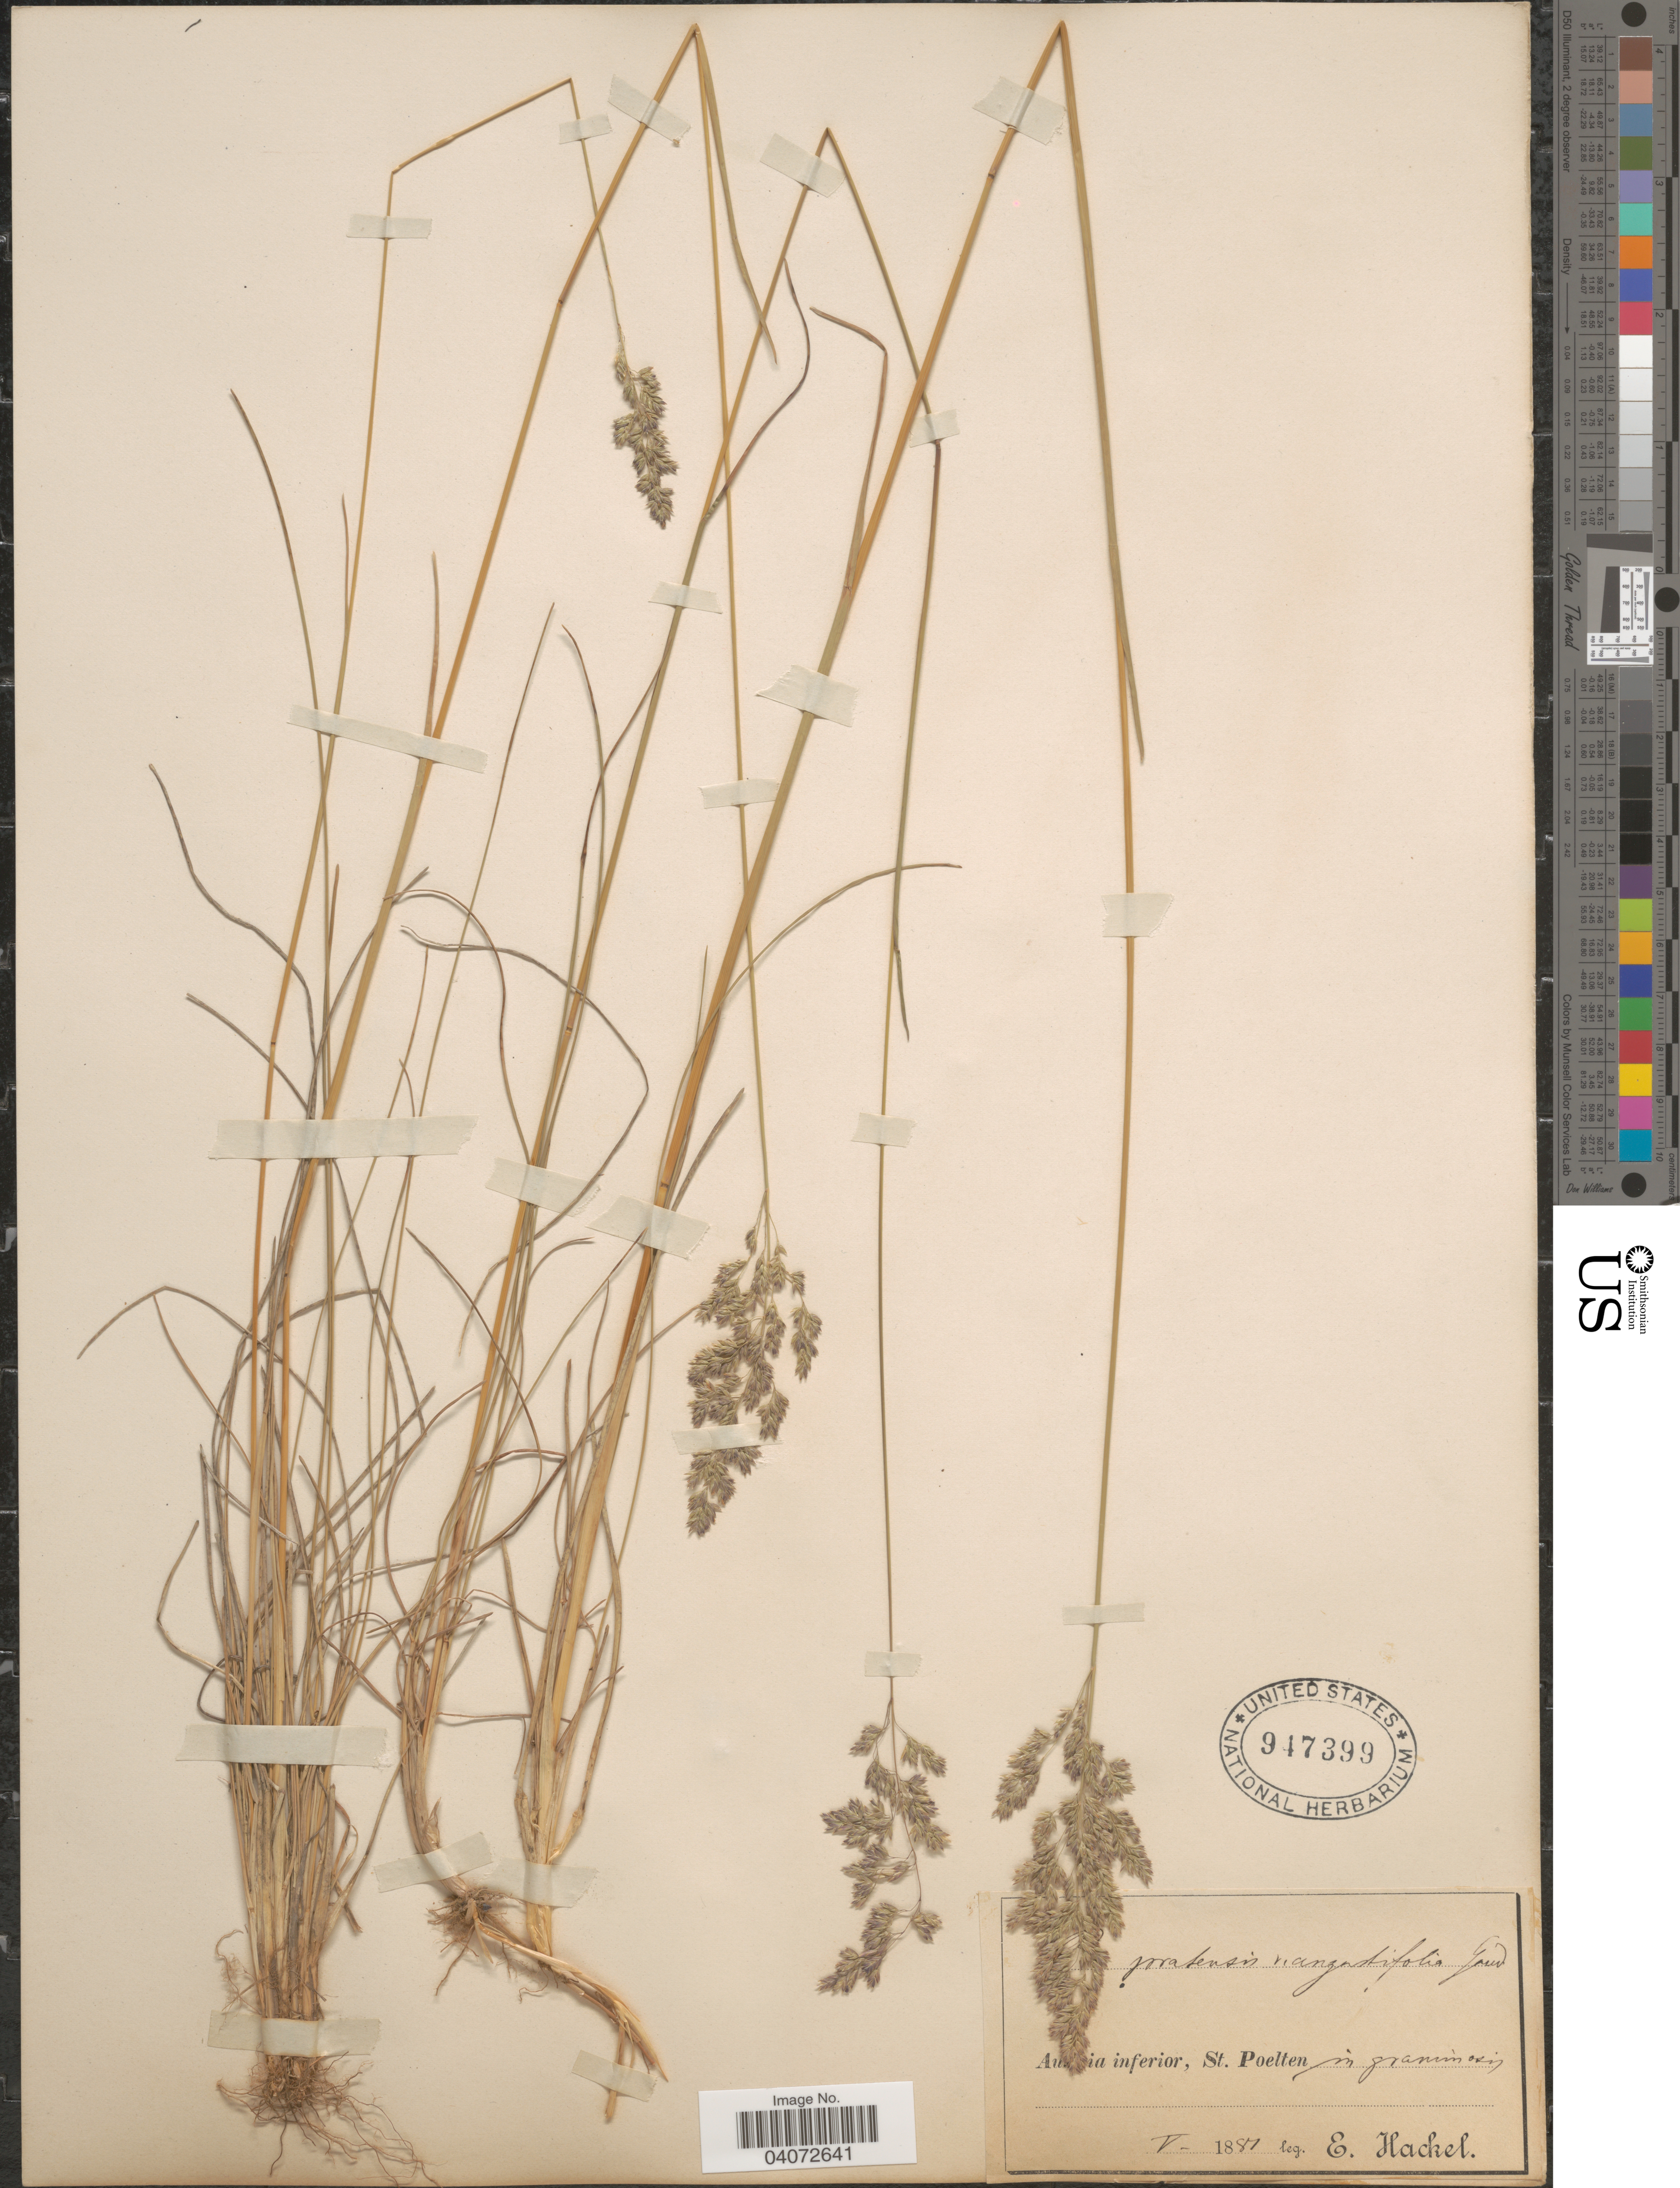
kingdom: Plantae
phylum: Tracheophyta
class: Liliopsida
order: Poales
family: Poaceae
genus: Poa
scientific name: Poa pratensis subsp. angustifolia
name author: (L.) Lej.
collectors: E. Hackel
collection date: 1881-05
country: Austria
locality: Austria inferior, St. Poelten in graminosis.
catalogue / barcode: US 947399